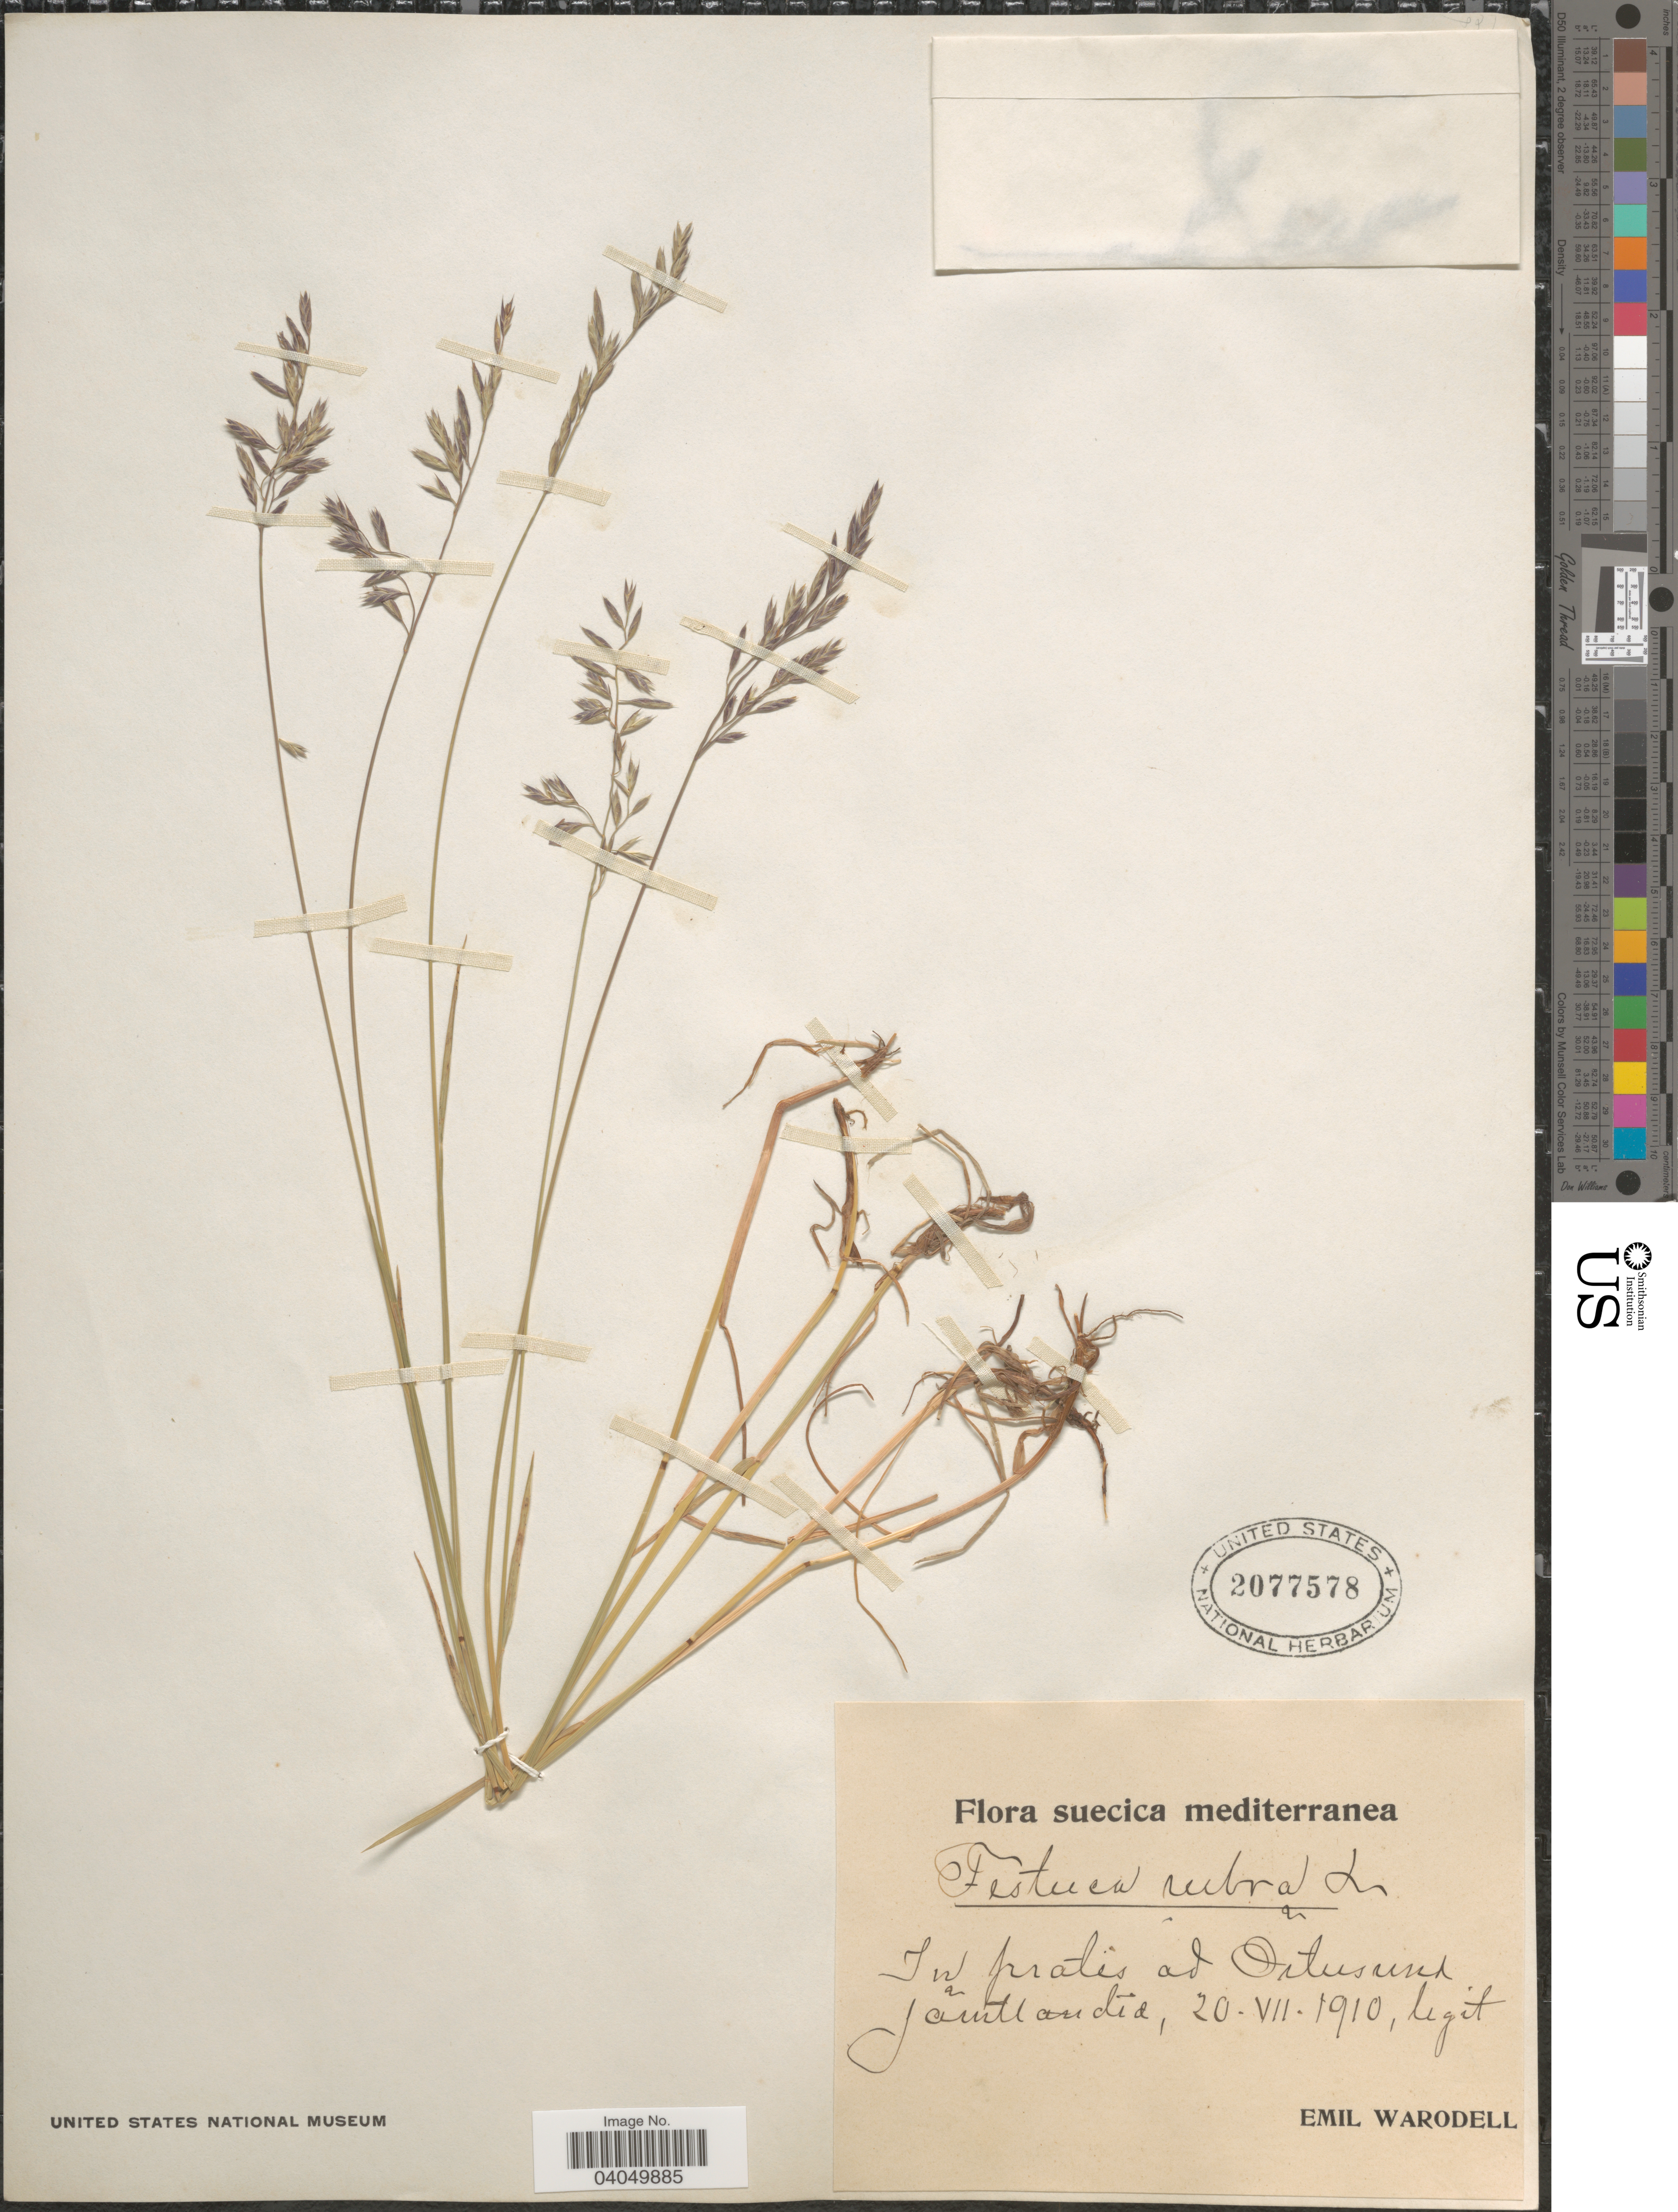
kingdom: Plantae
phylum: Tracheophyta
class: Liliopsida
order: Poales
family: Poaceae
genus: Festuca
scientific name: Festuca rubra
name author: L.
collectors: E. Warodell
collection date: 1910-07-20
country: Sweden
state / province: Jämtland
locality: Suecica mediterranea. In pratis ad Ostersund Jämtlandia.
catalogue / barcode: US 2077578